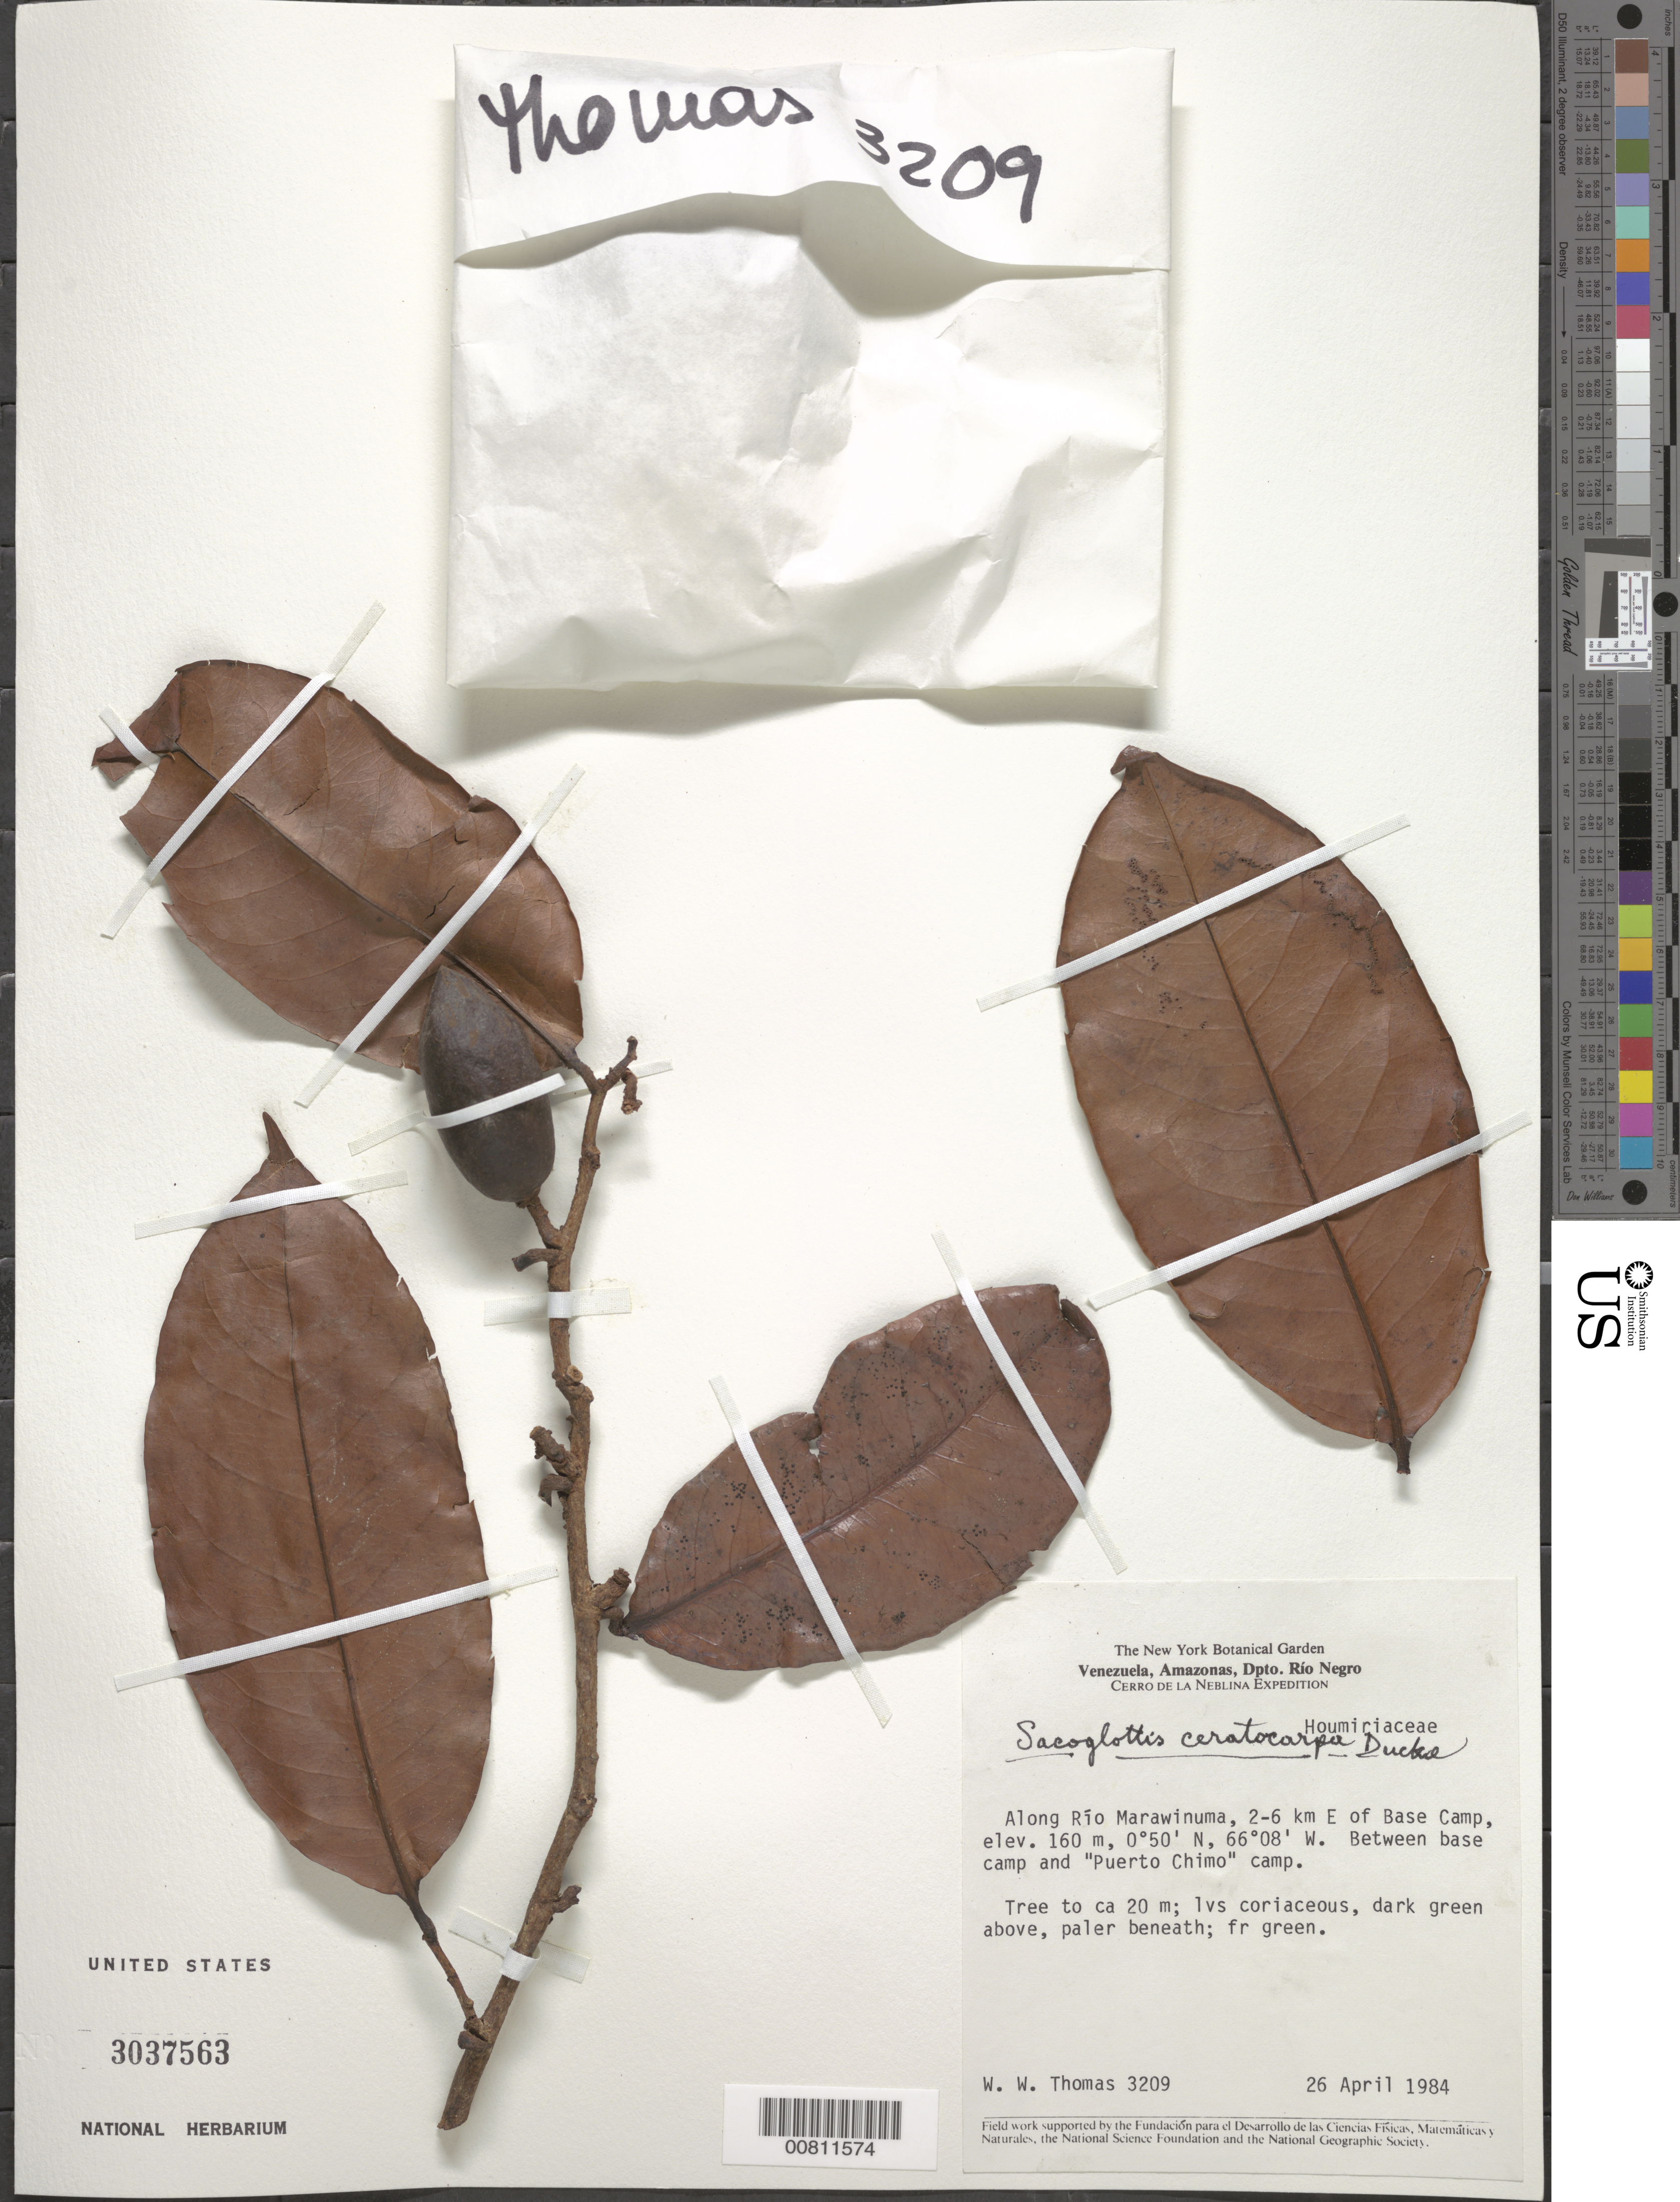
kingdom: Plantae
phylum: Tracheophyta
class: Magnoliopsida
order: Malpighiales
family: Humiriaceae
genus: Sacoglottis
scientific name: Sacoglottis ceratocarpa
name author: Ducke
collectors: W. W. Thomas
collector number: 3209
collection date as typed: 26-Apr-84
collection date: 1984-04-26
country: Venezuela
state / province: Amazonas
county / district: Río Negro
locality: Río Mawarinuma, 2-6 km E of Base Camp, between base camp and "Puerto Chimo" camp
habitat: Along river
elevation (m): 160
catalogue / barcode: US 3037563